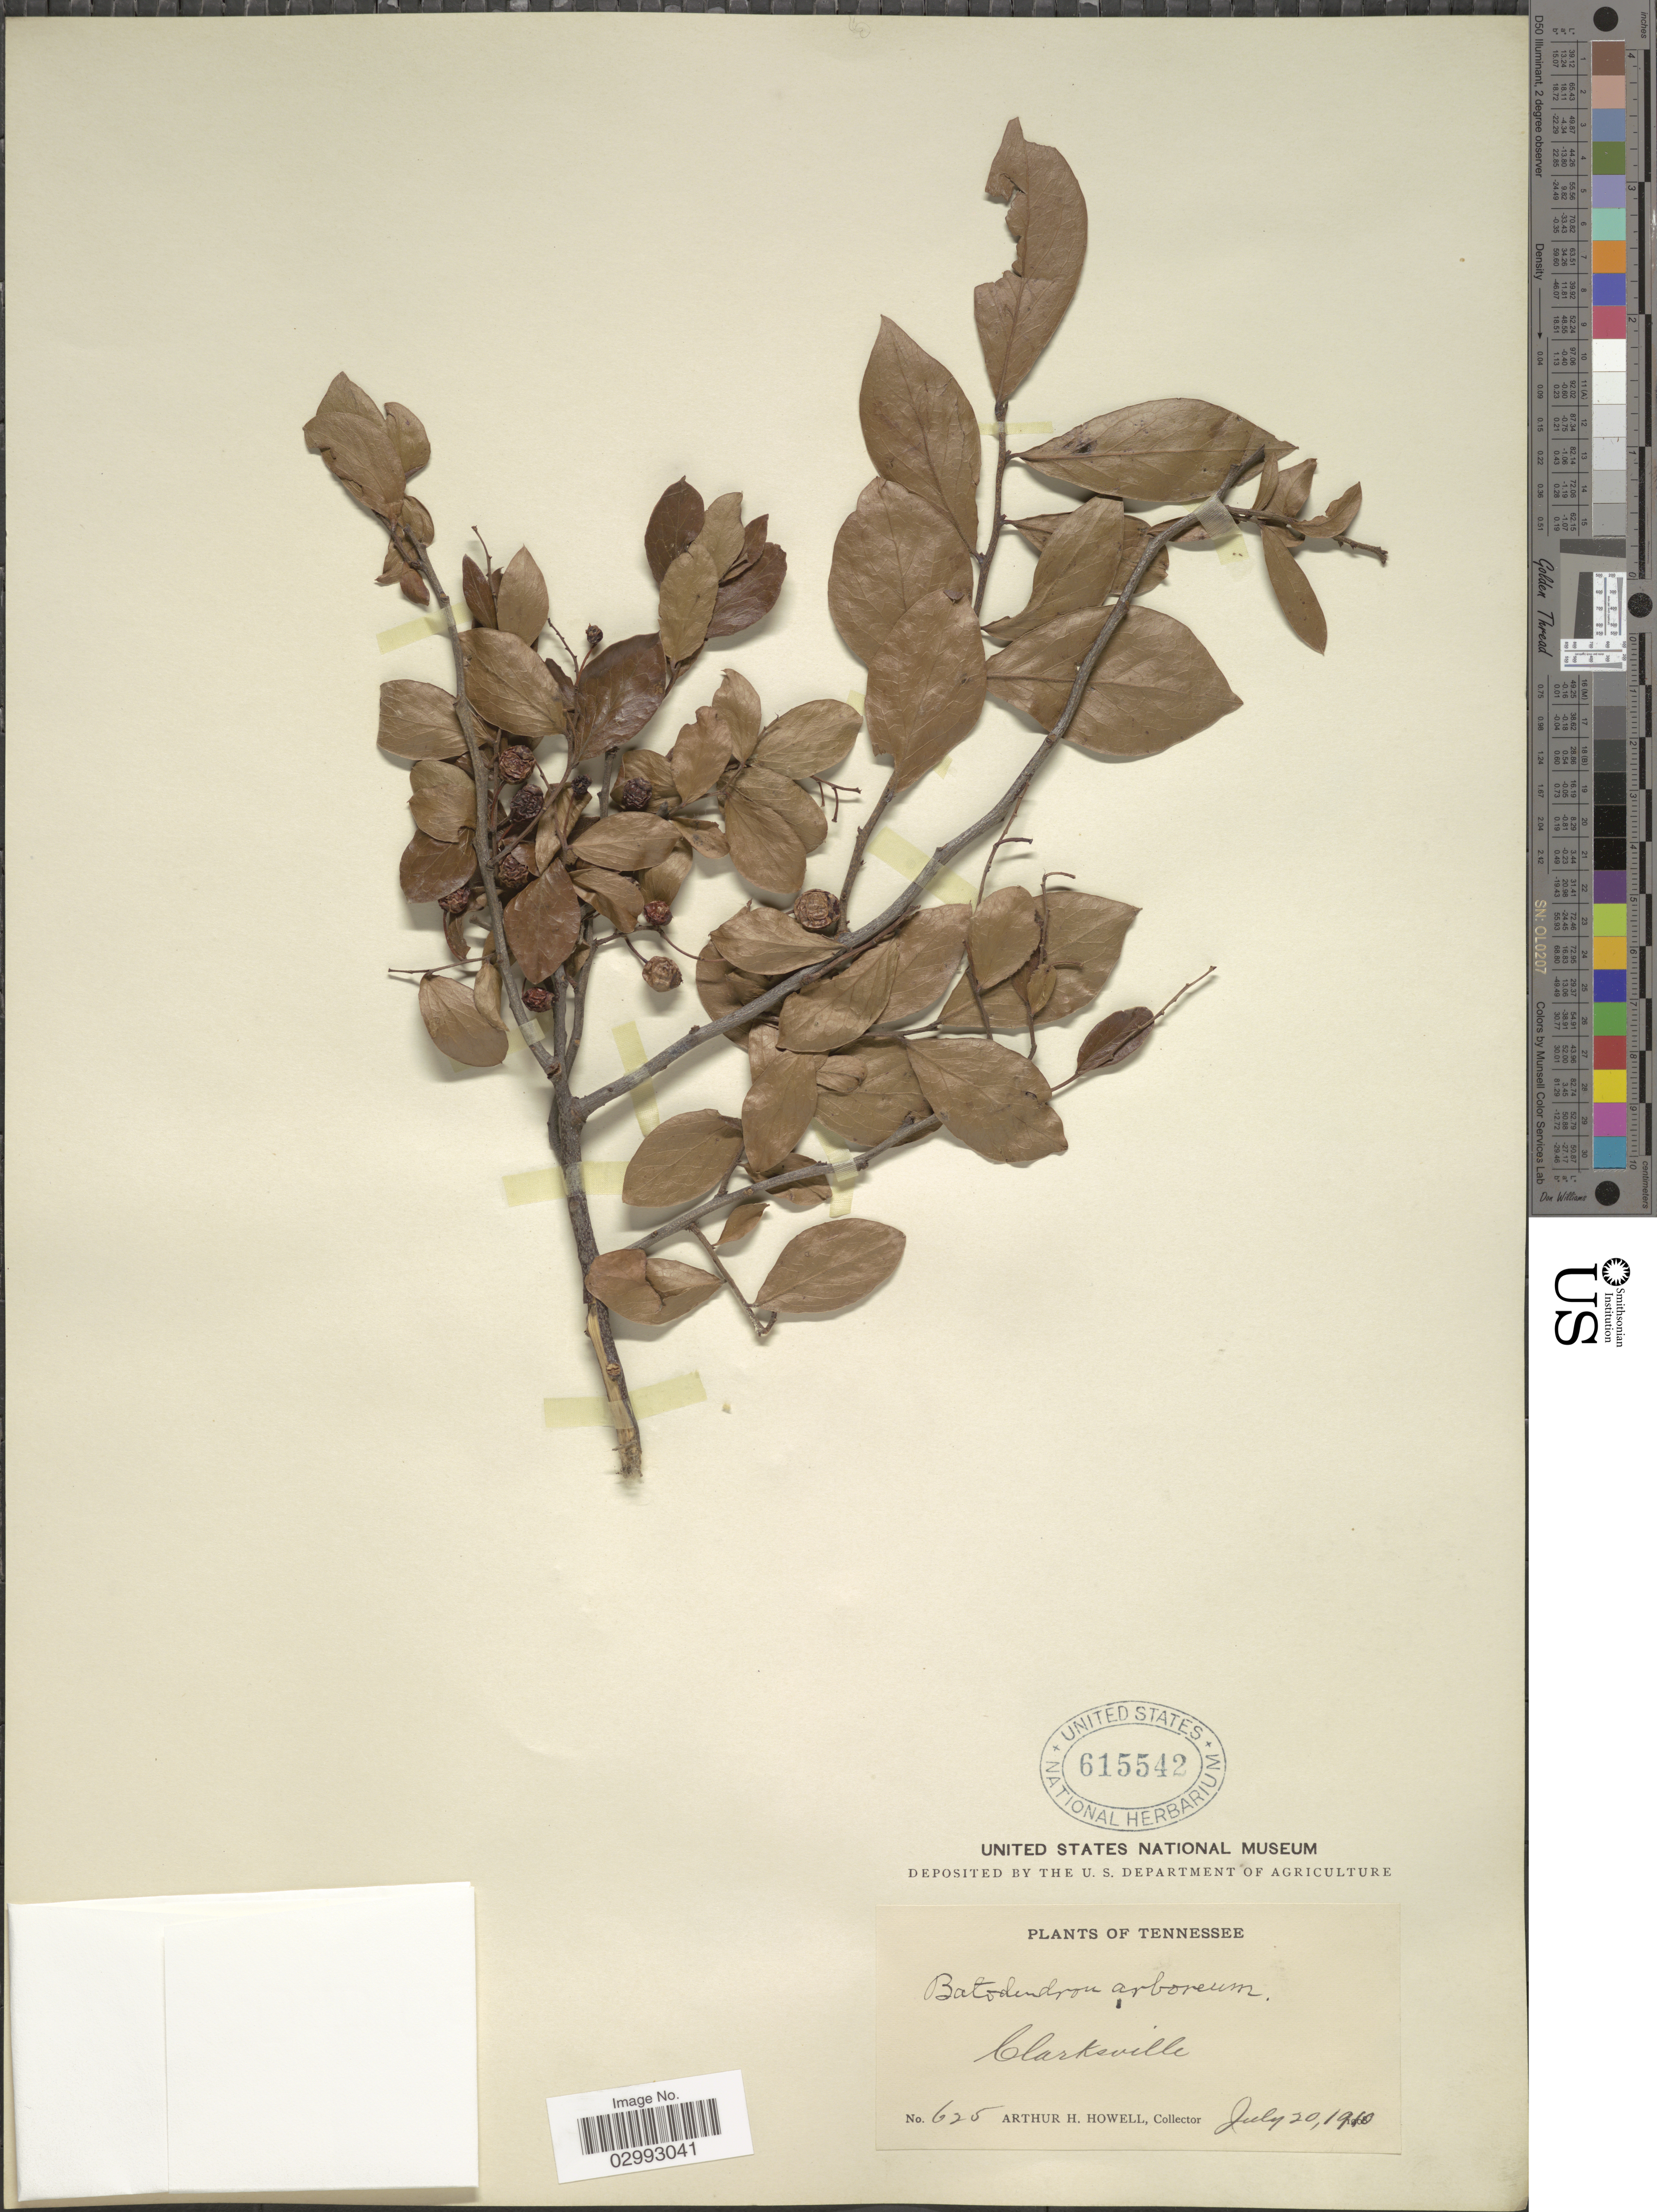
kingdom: Plantae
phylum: Tracheophyta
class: Magnoliopsida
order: Ericales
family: Ericaceae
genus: Batodendron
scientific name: Batodendron arboreum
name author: Nutt.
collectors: A. Howell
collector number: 625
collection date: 1910-07-20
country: United States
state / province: Tennessee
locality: Clarksville.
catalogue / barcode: US 615542